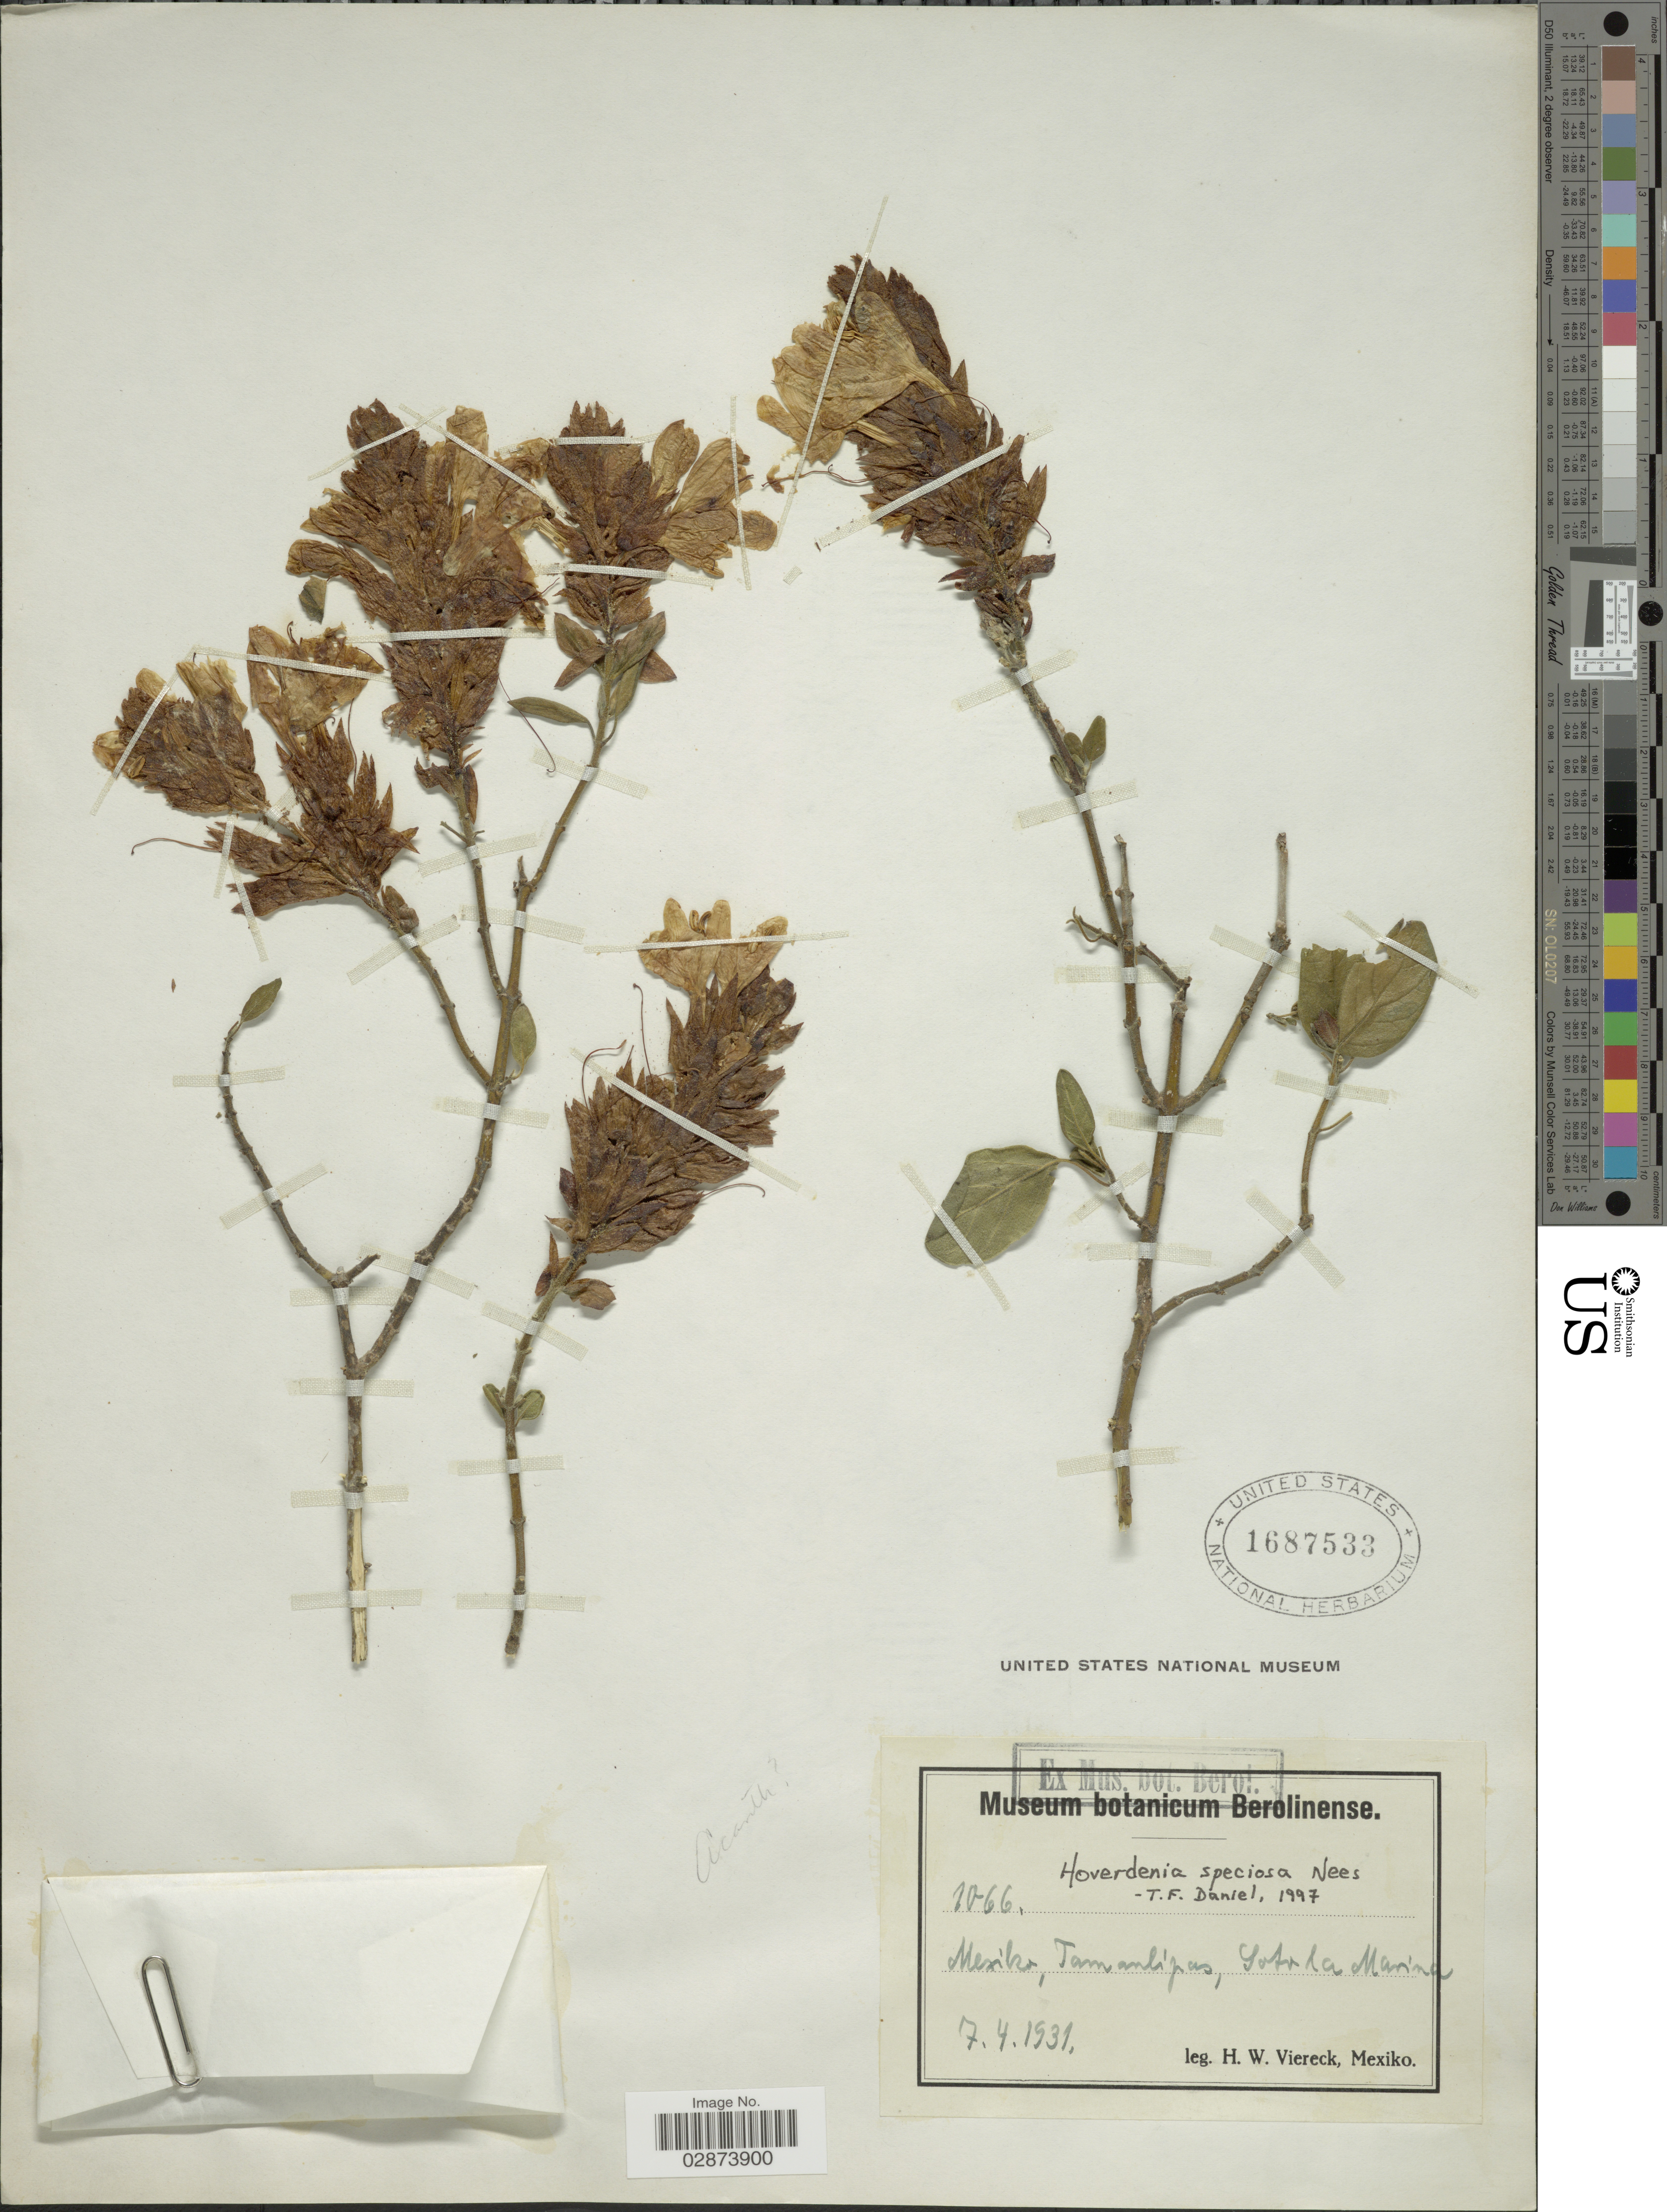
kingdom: Plantae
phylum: Tracheophyta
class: Magnoliopsida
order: Lamiales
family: Acanthaceae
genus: Hoverdenia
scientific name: Hoverdenia speciosa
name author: Nees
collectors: H. W. Viereck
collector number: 1066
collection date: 1931-04-07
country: Mexico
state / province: Tamaulipas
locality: Soto la Marina.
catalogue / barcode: US 1687533